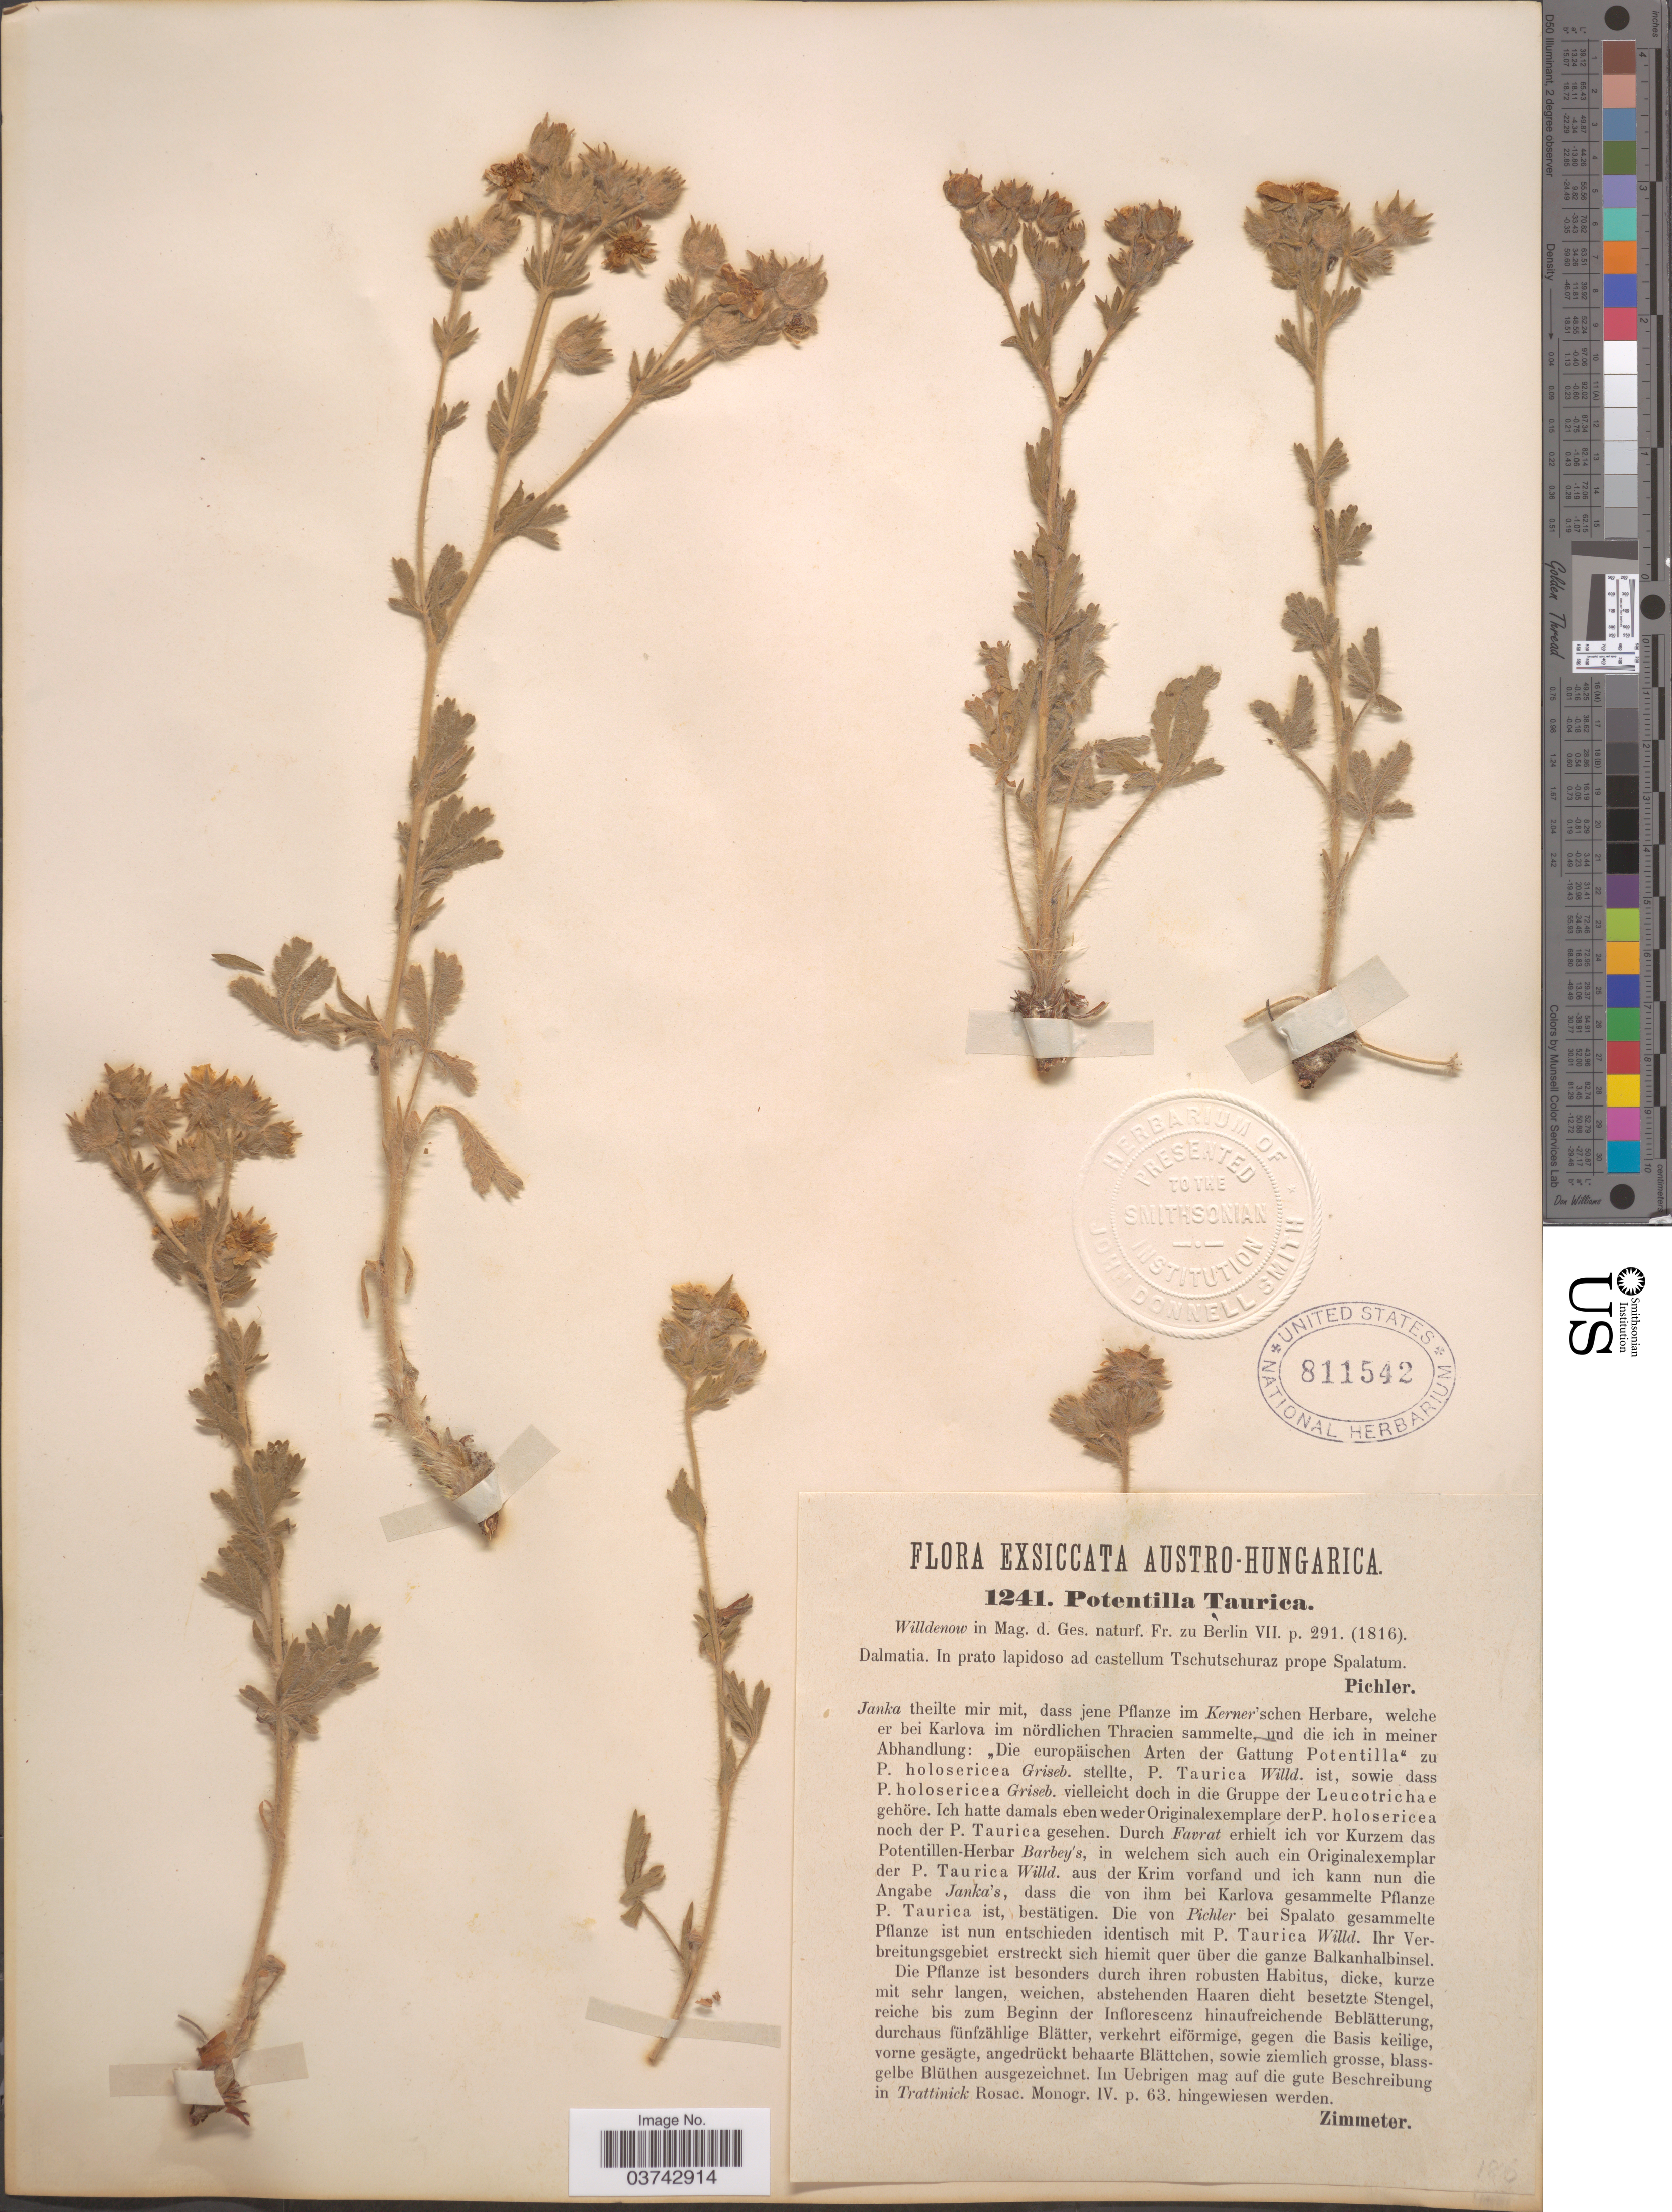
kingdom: Plantae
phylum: Tracheophyta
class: Magnoliopsida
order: Rosales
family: Rosaceae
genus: Potentilla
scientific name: Potentilla taurica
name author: Willd. ex Schltdl.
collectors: Pichler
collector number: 1241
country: Croatia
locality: Austro-Hungarica. Dalmatia. In prato lapidoso ad castellum Tschutschuraz prope Spalatum.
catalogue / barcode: US 811542